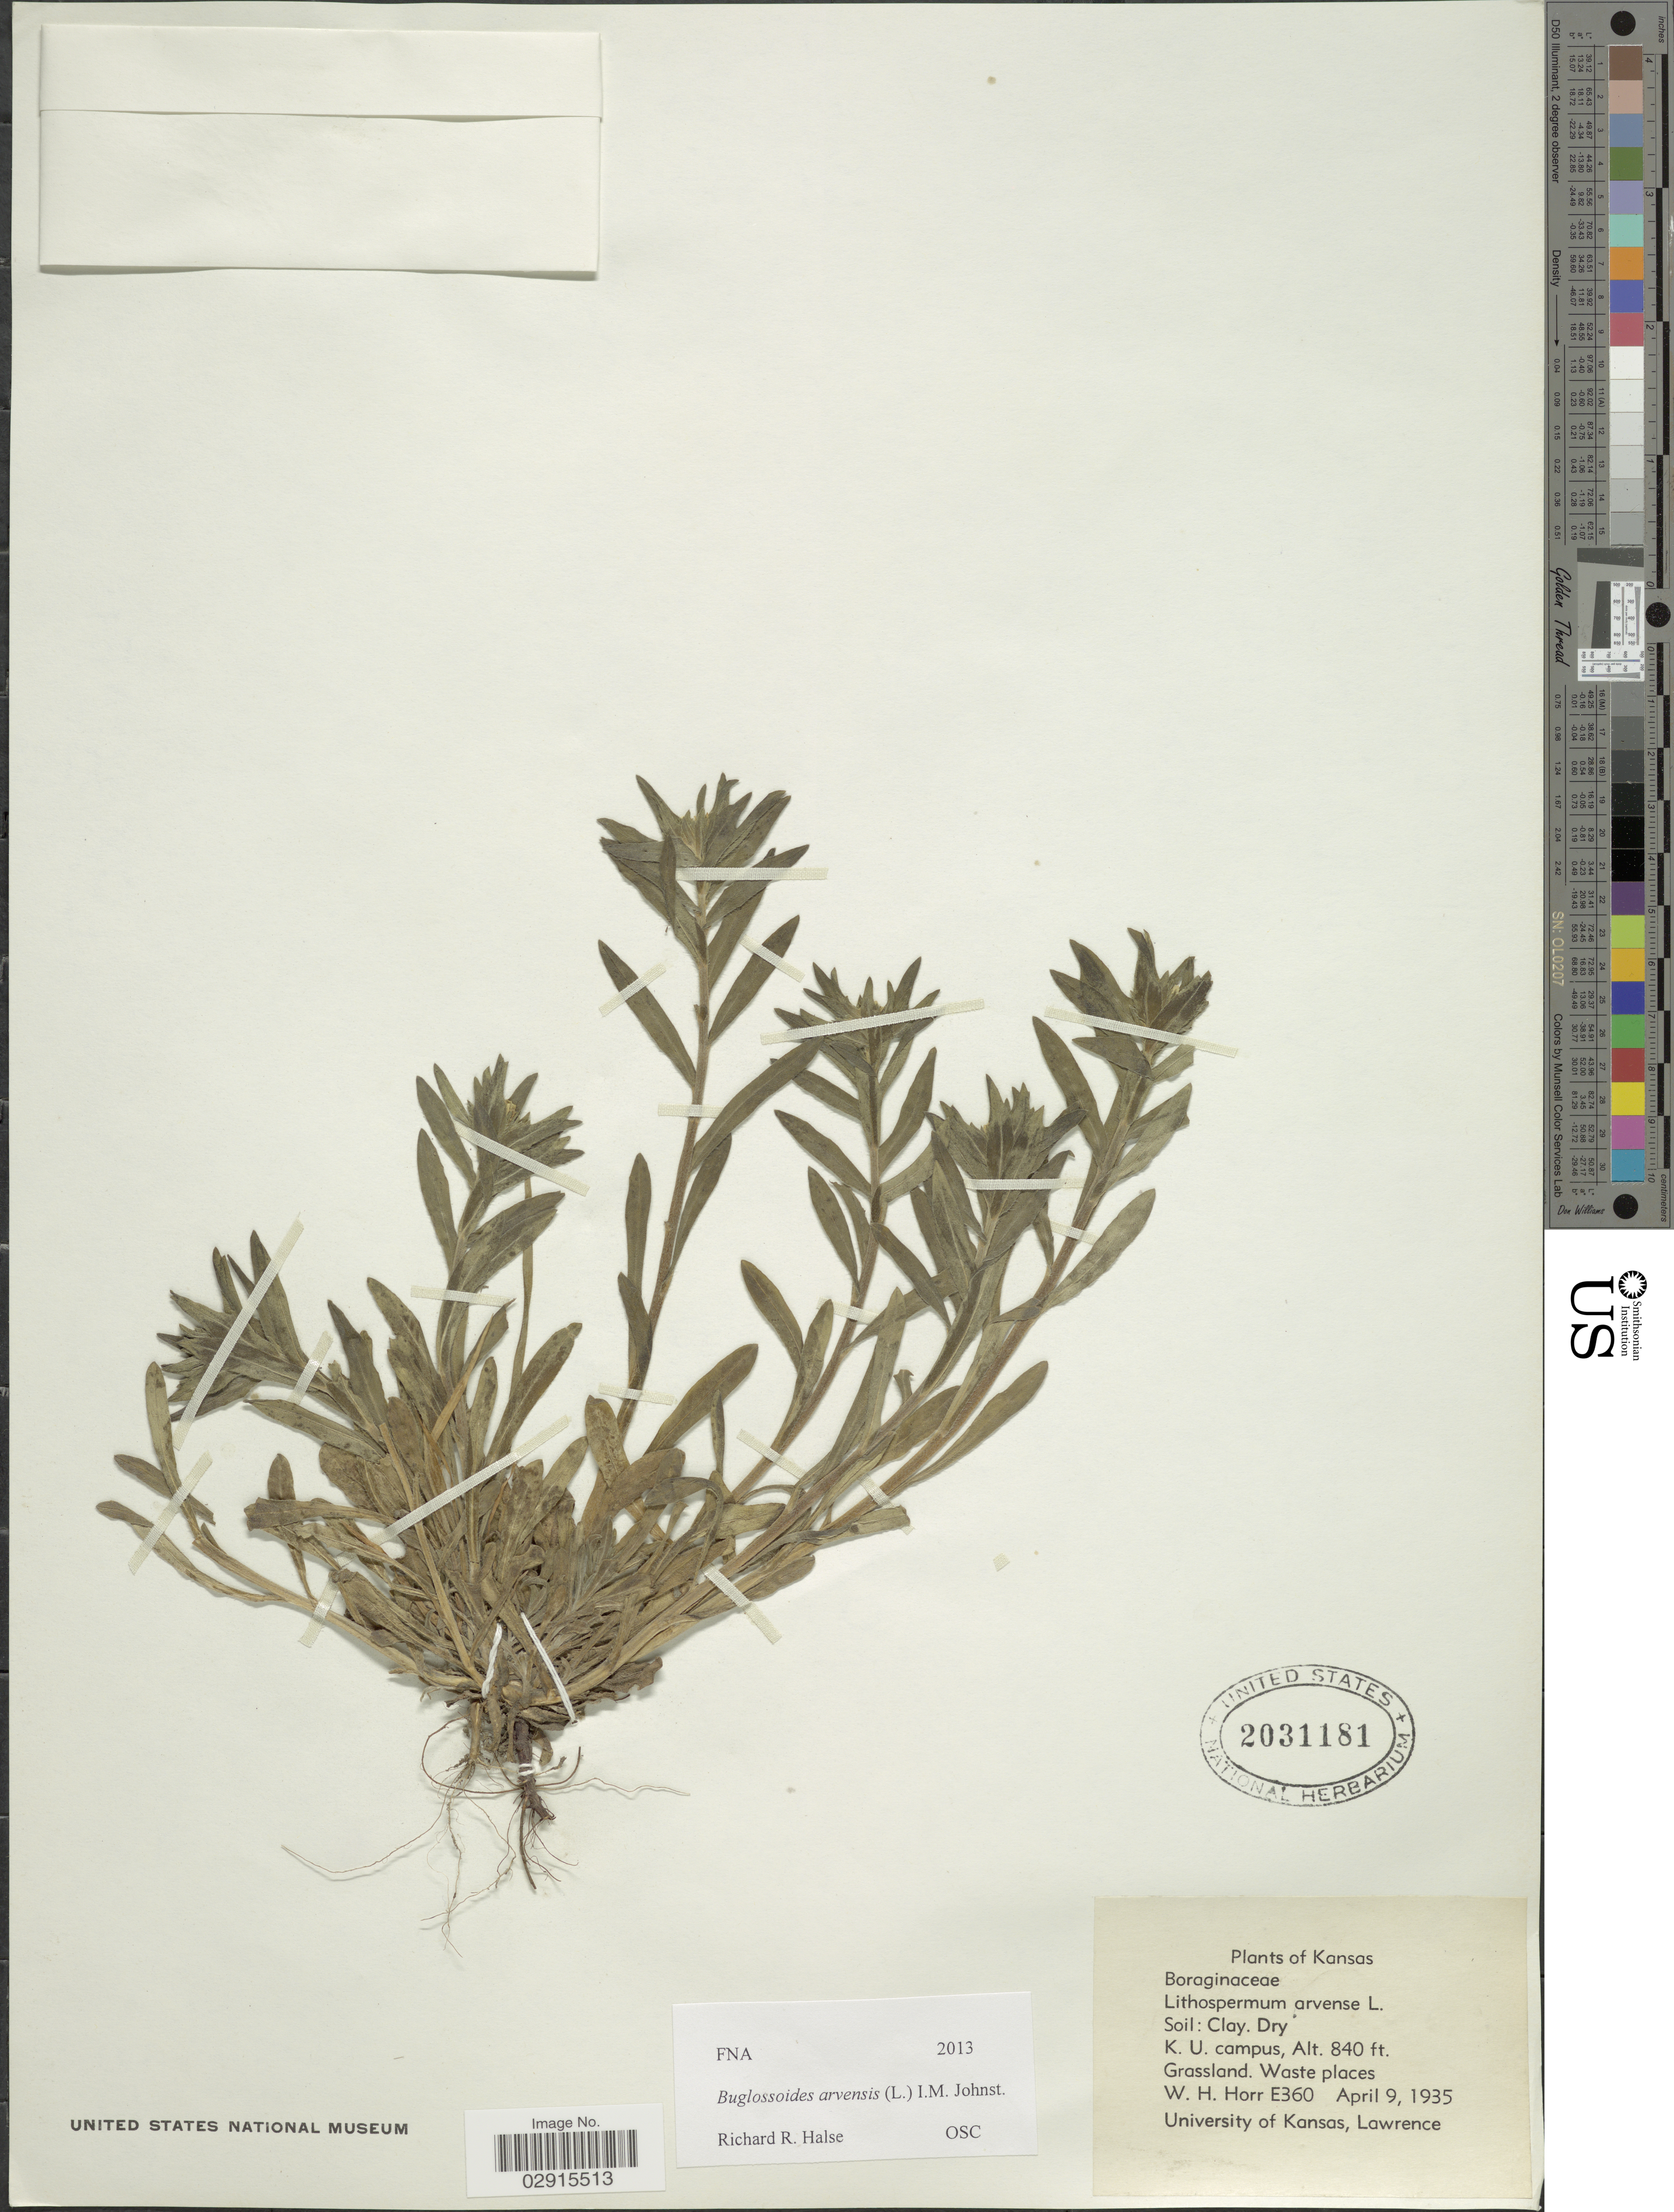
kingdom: Plantae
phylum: Tracheophyta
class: Magnoliopsida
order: Boraginales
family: Boraginaceae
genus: Buglossoides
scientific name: Buglossoides arvensis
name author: (L.) I.M. Johnst.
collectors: W. H. Horr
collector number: E360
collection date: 1935-04-09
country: United States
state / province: Kansas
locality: K.U. Campus.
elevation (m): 256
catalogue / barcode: US 2031181